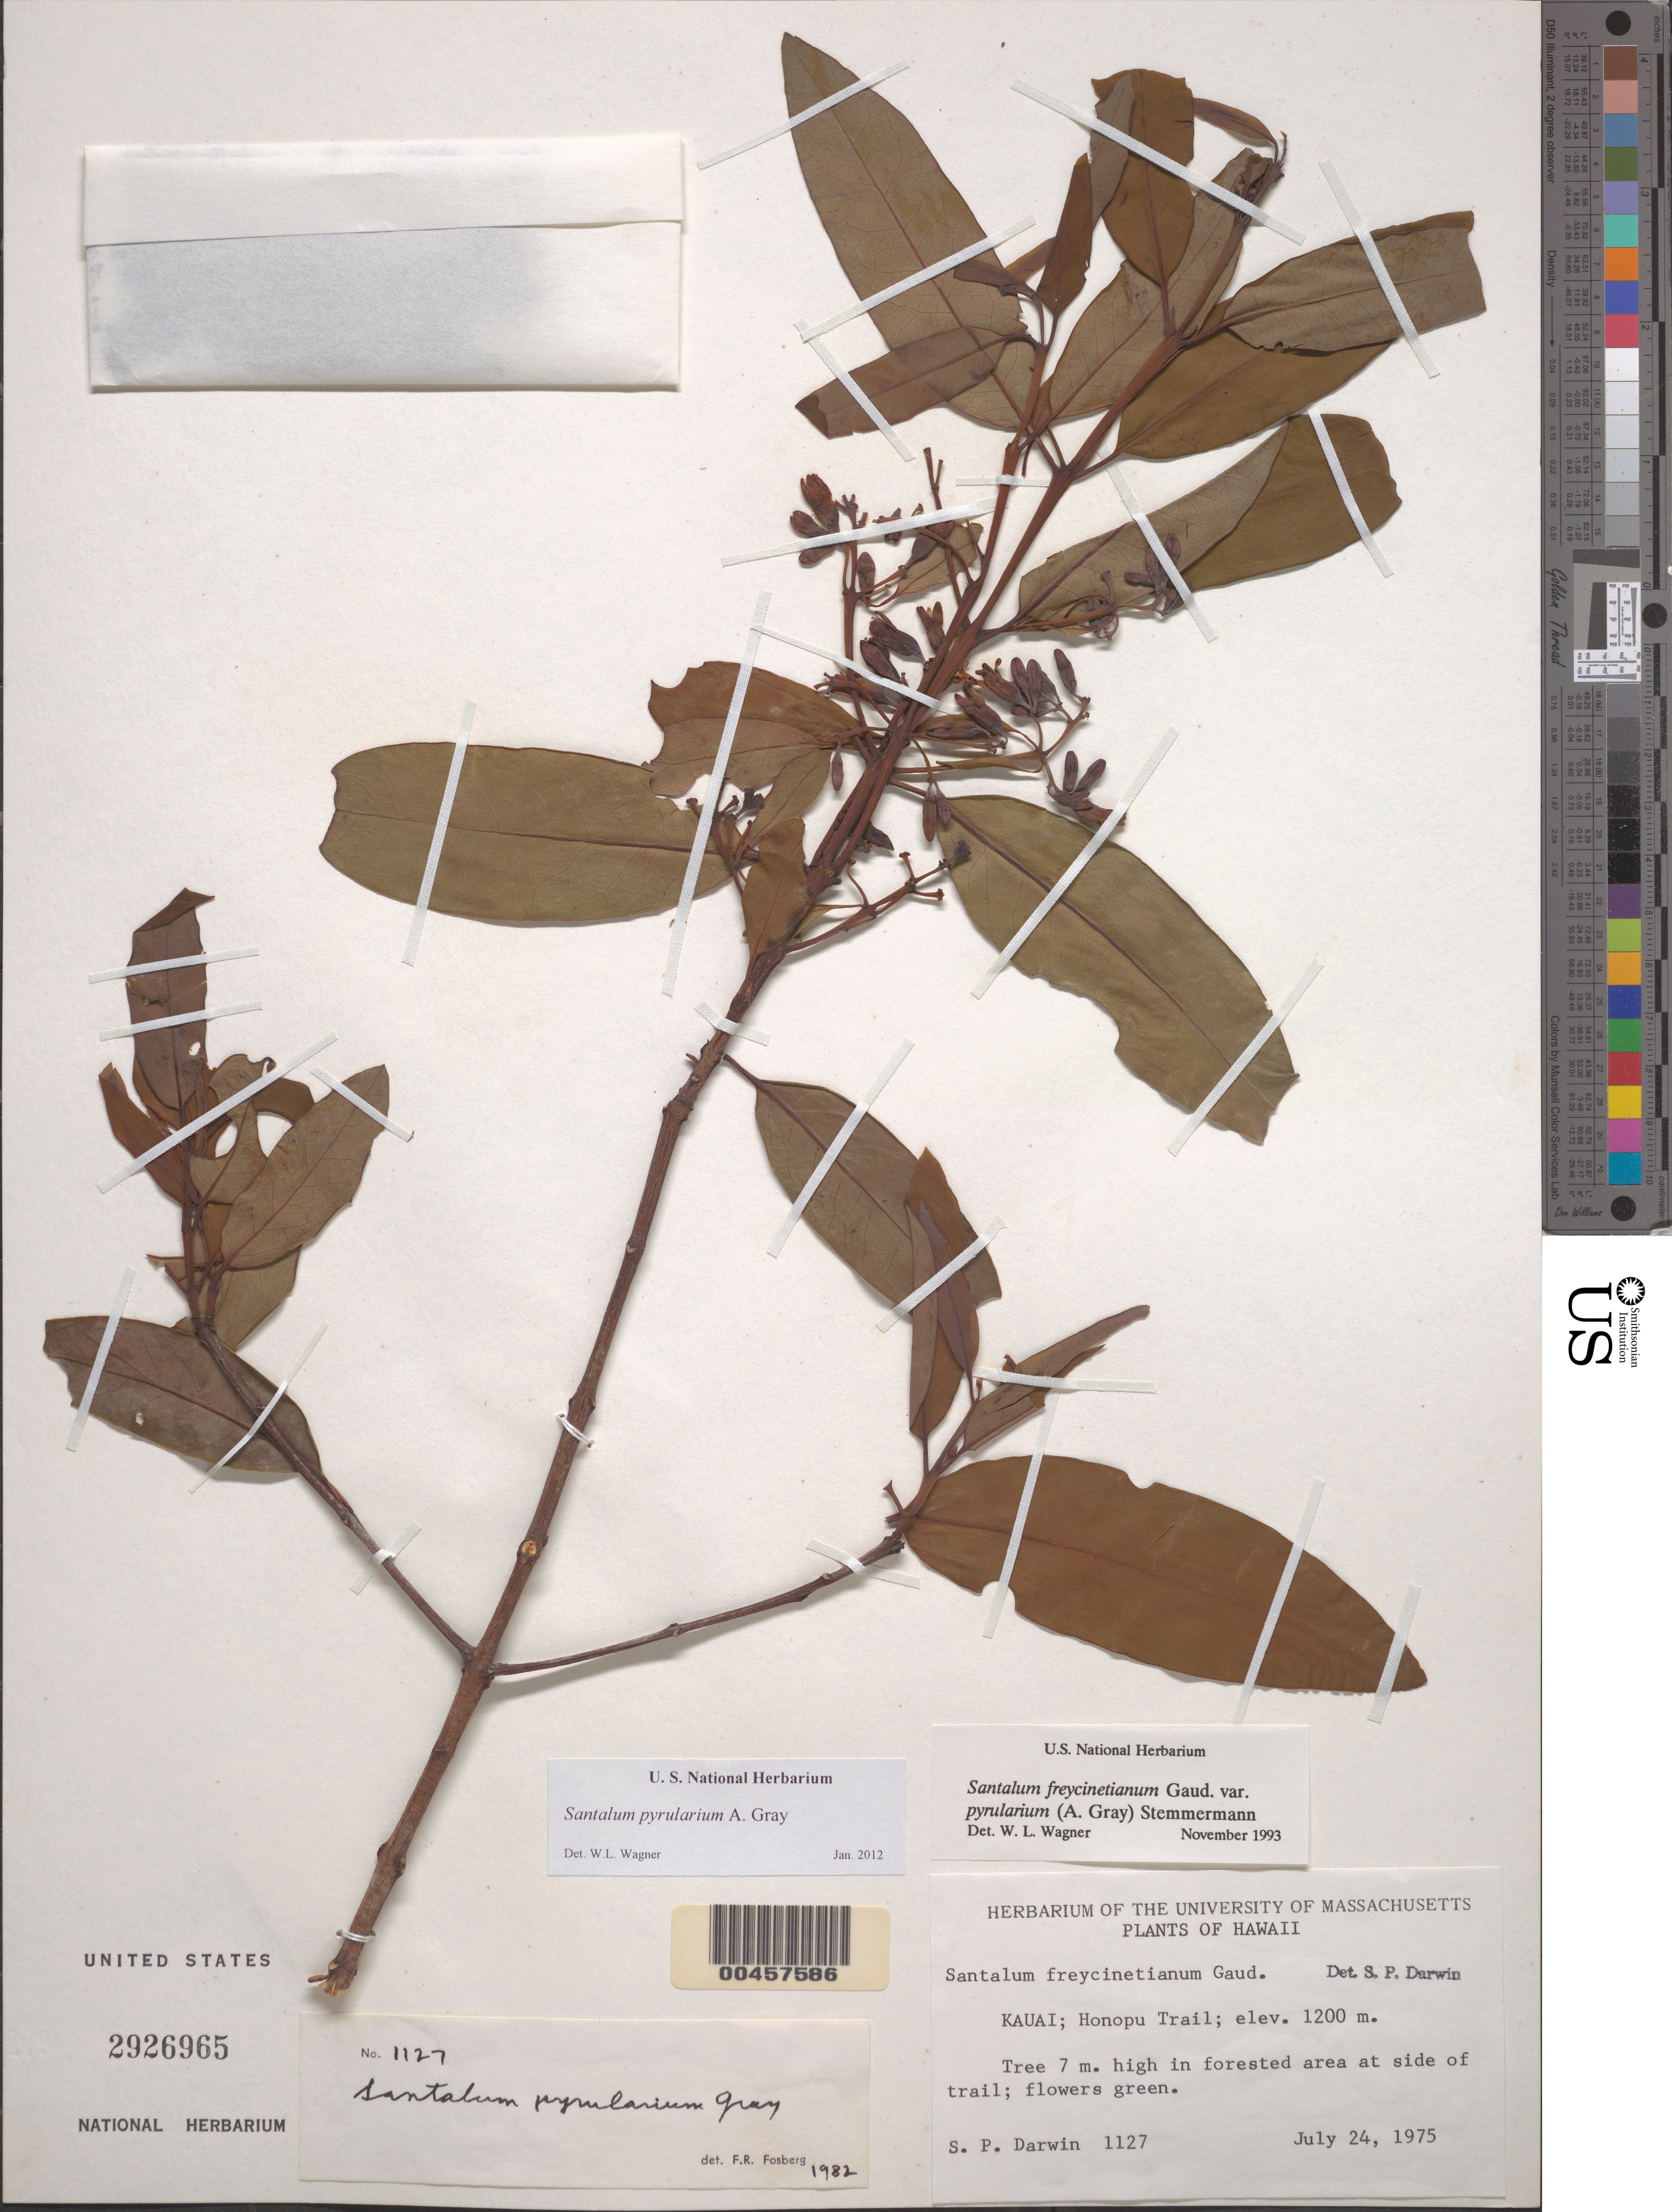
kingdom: Plantae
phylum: Tracheophyta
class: Magnoliopsida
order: Santalales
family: Santalaceae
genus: Santalum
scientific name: Santalum pyrularium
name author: A. Gray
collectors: S. P. Darwin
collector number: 1127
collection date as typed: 24 Jul 1975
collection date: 1975-07-24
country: United States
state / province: Hawaii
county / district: Kauai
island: Kaua'i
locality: Honopu Trail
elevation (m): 1200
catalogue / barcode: US 2926965